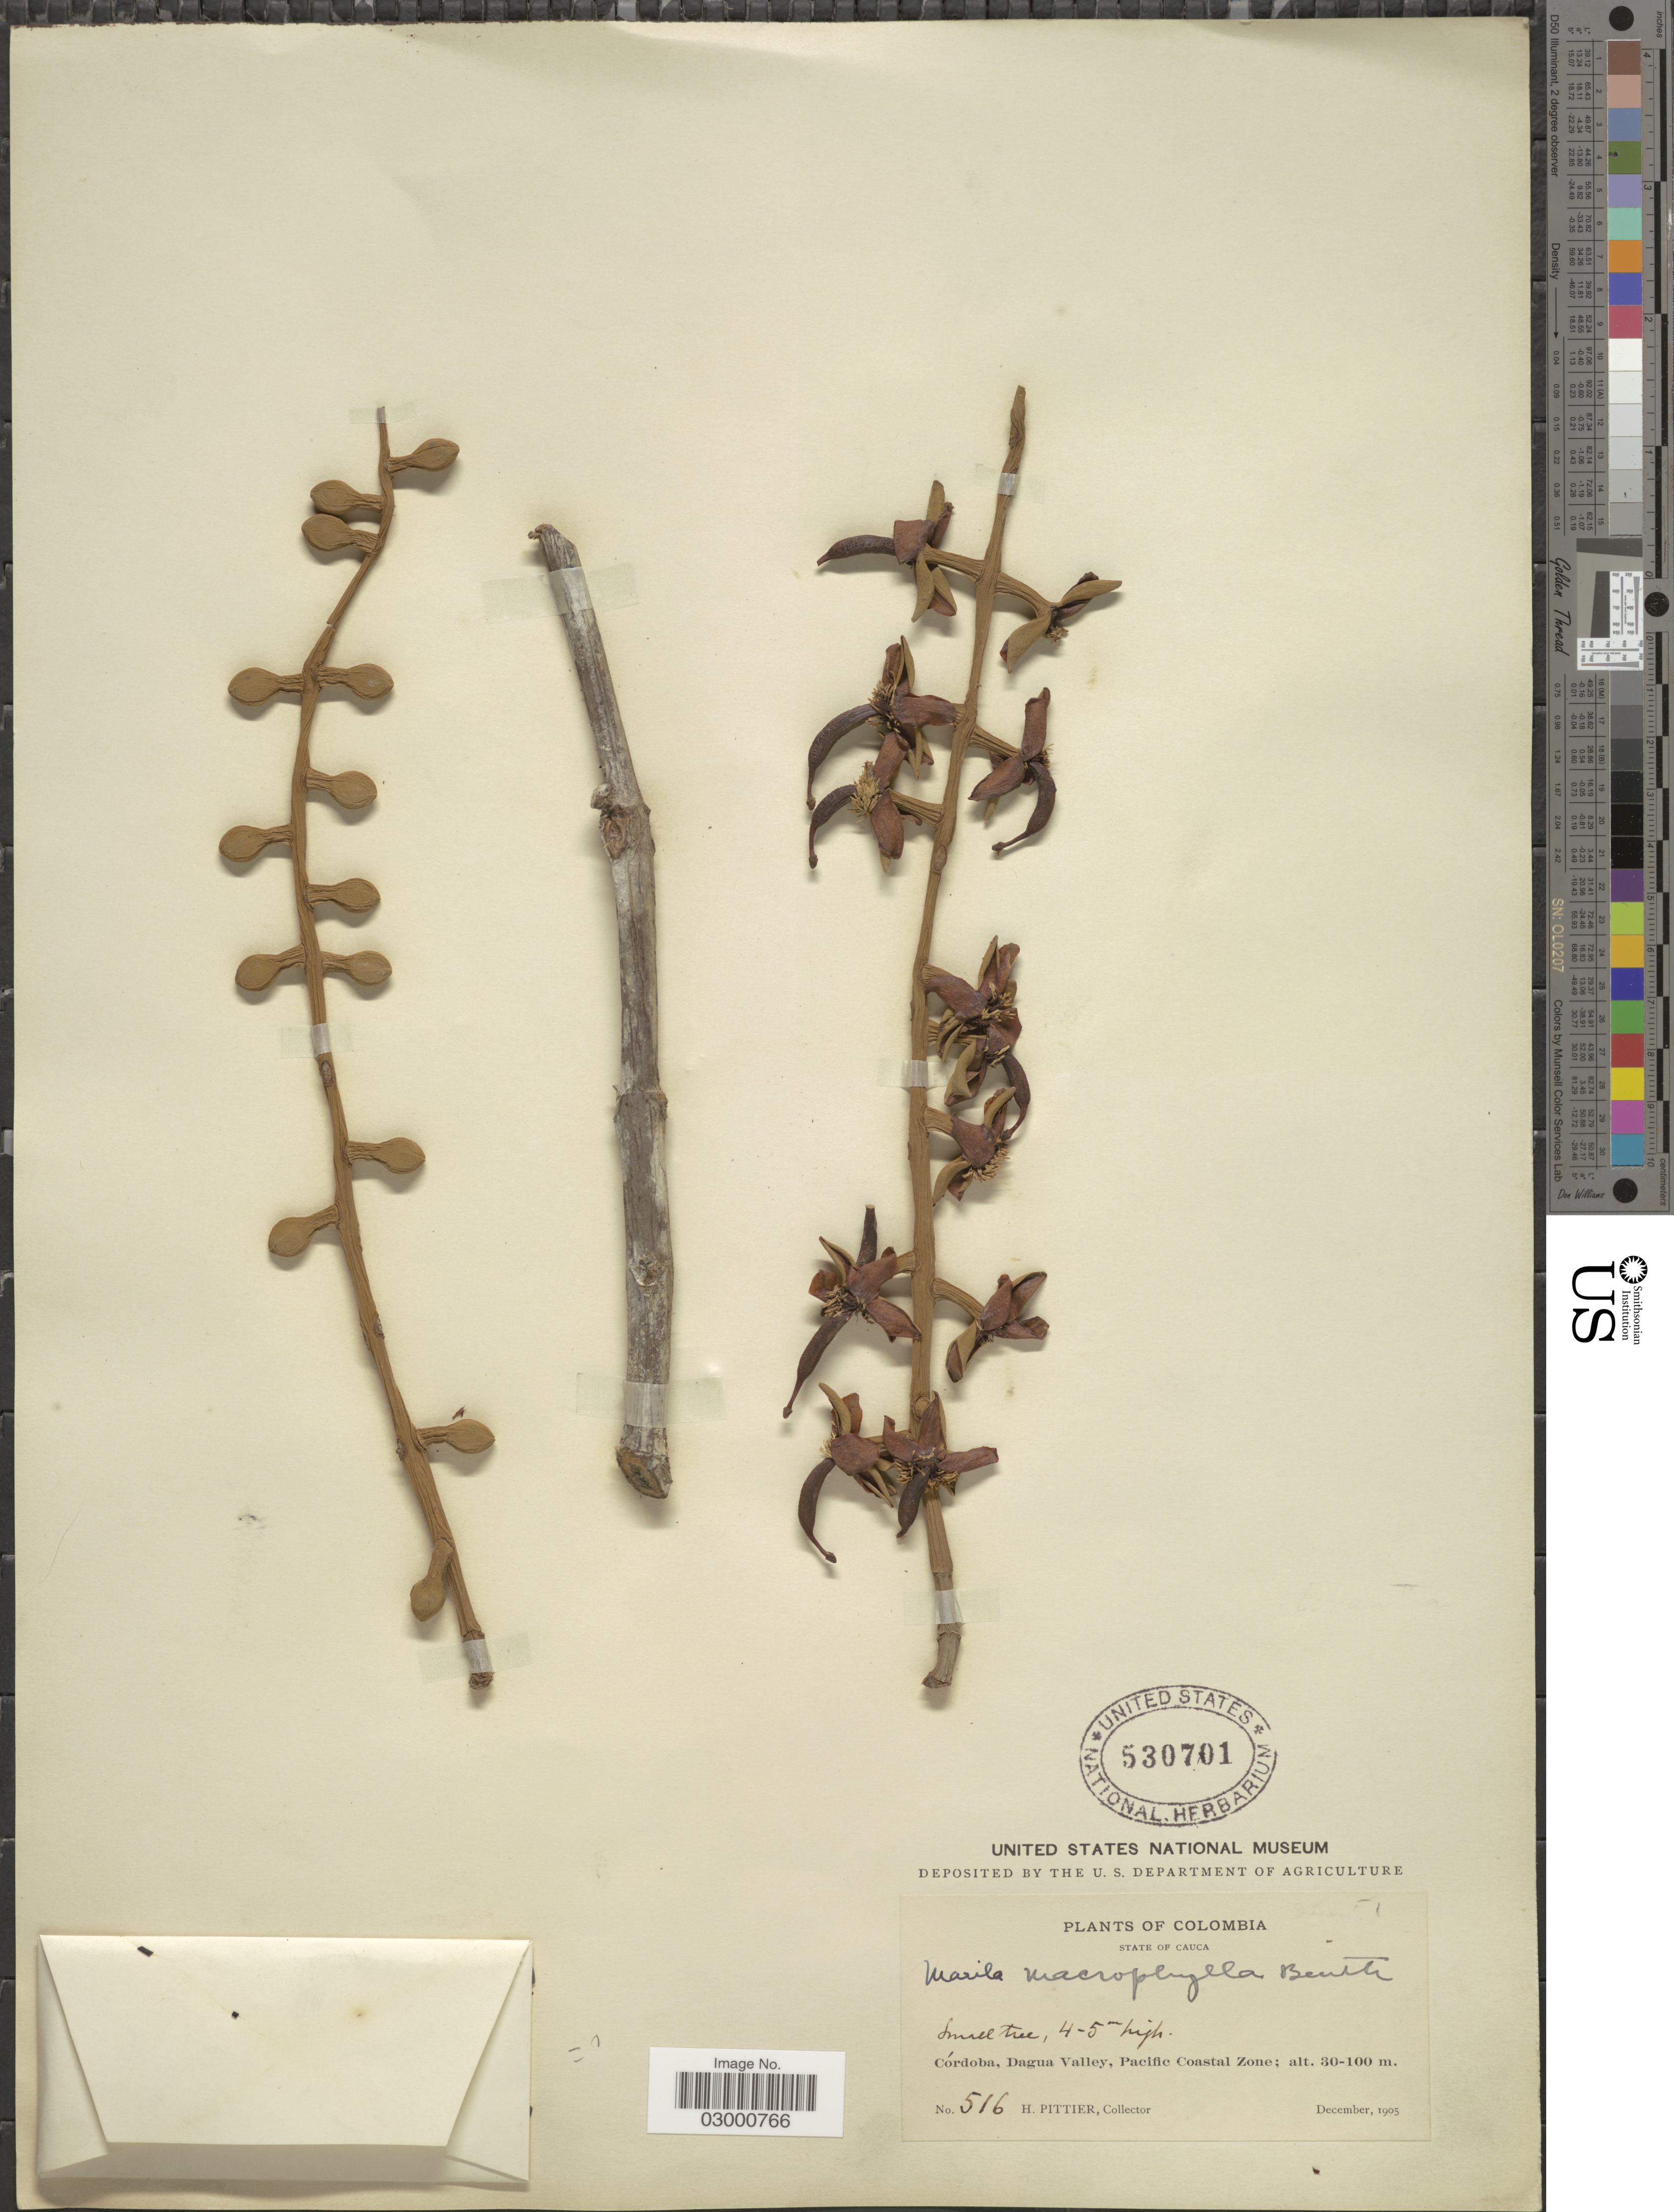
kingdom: Plantae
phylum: Tracheophyta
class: Magnoliopsida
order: Malpighiales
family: Calophyllaceae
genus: Marila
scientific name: Marila macrophylla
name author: Benth.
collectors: H. F. Pittier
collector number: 516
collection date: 1905-12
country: Colombia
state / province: Córdoba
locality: State of Cauca. Córdoba, Dagua Valley, Pacific Coastal Zone.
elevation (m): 30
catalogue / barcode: US 530701